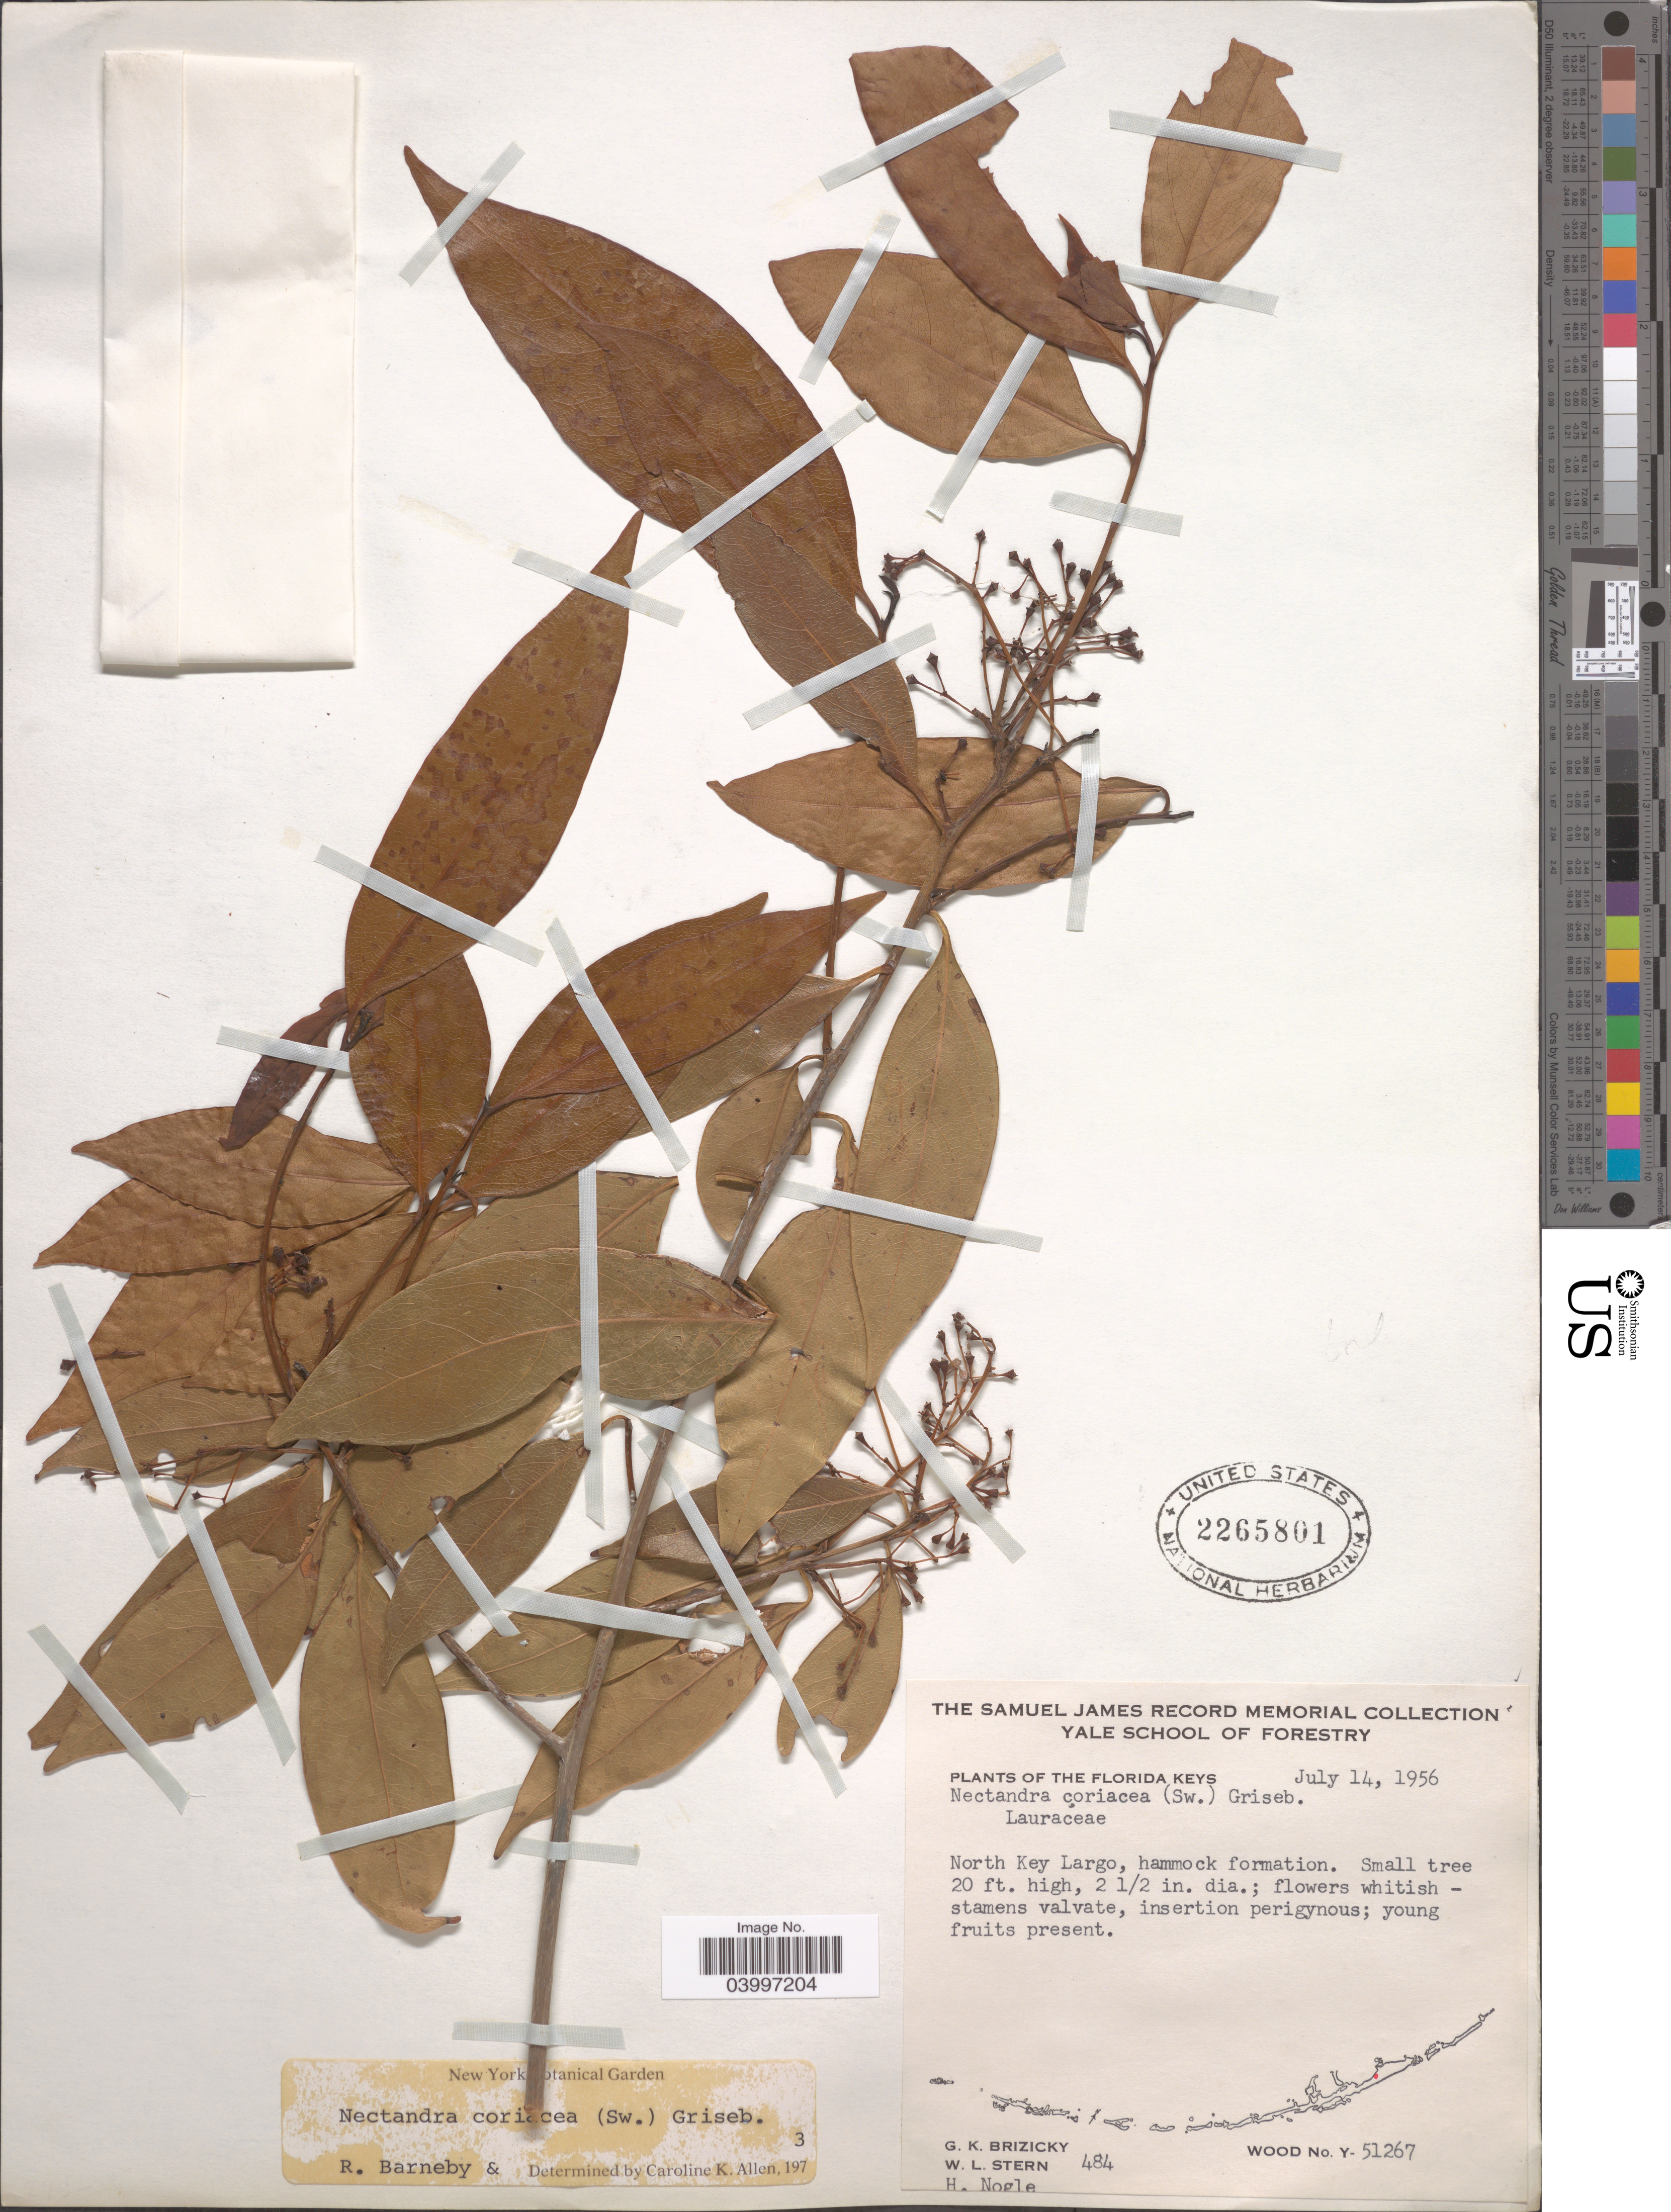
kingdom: Plantae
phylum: Tracheophyta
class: Magnoliopsida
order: Laurales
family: Lauraceae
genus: Nectandra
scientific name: Nectandra coriacea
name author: (Sw.) Griseb.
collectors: G. K. Brizicky, W. L. Stern & H. Nogle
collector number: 484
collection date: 1956-07-14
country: United States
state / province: Florida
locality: The Florida Keys. North Key Largo, hammock formation.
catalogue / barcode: US 2265801